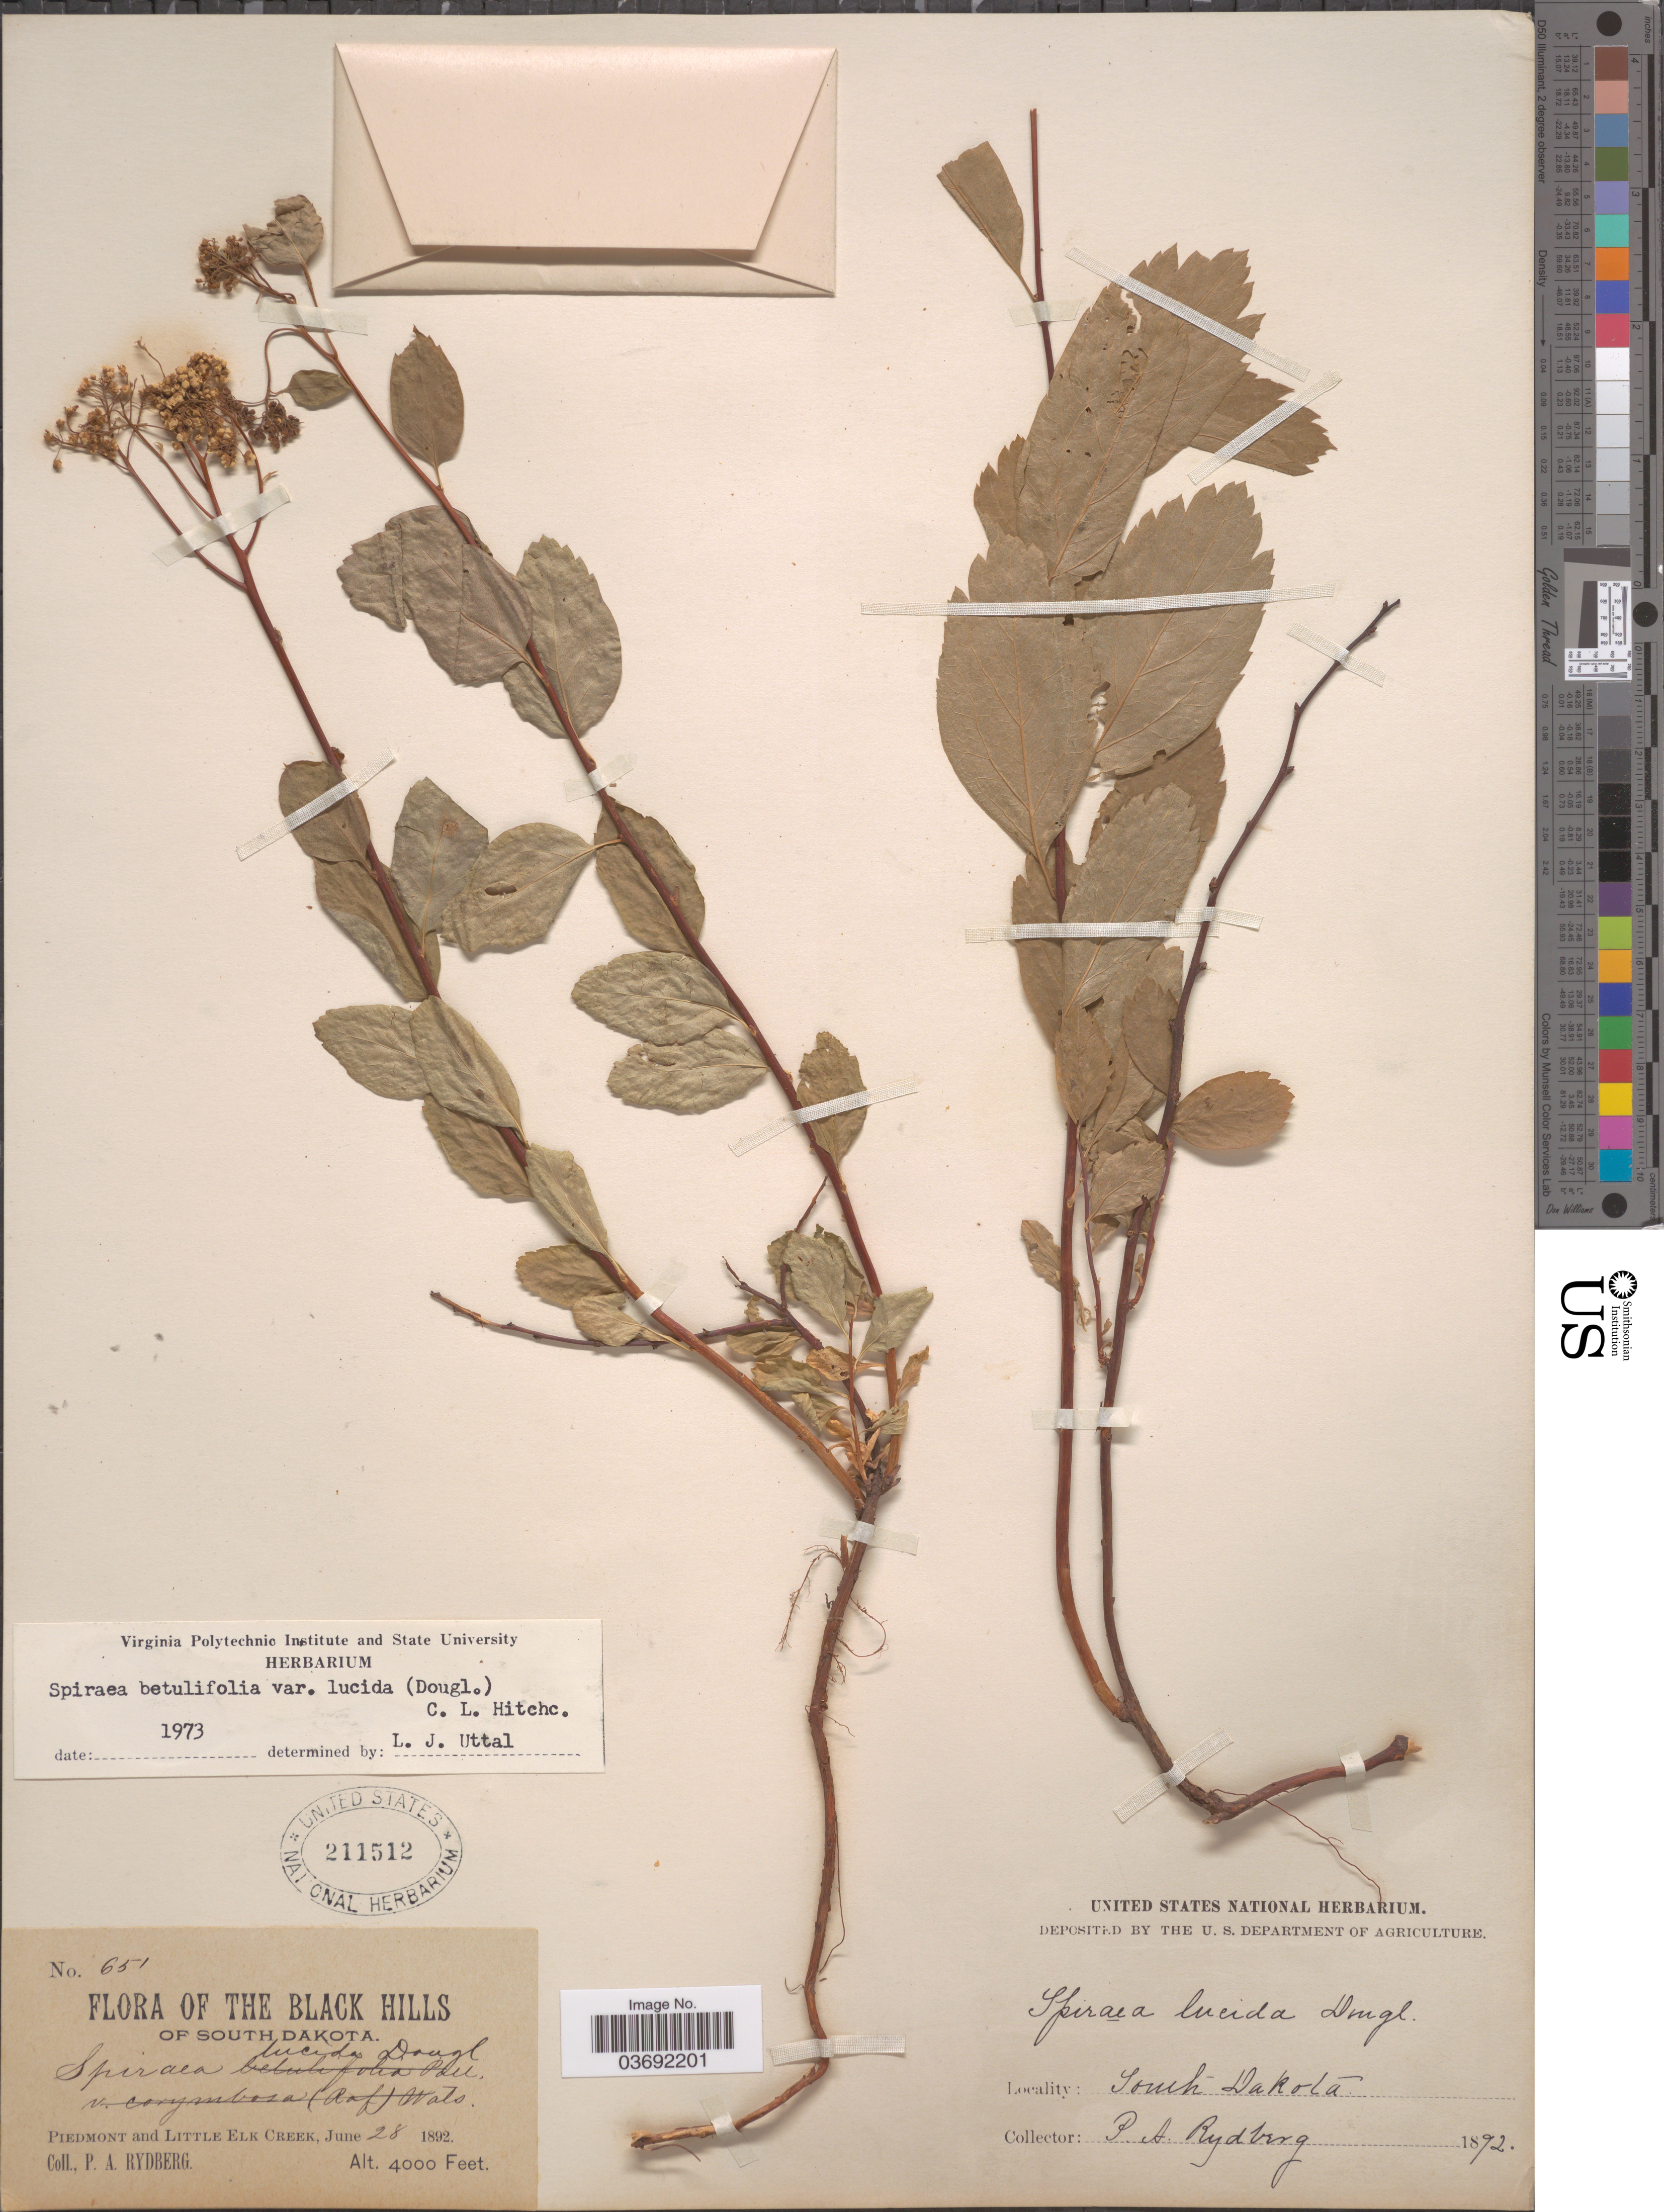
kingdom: Plantae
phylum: Tracheophyta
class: Magnoliopsida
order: Rosales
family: Rosaceae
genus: Spiraea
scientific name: Spiraea betulifolia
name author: Pall.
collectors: P. A. Rydberg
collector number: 651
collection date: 1892-06-28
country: United States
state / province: South Dakota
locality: The Black Hills of South Dakota. Piedmont and Little Elk Creek.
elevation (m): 1219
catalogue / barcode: US 211512